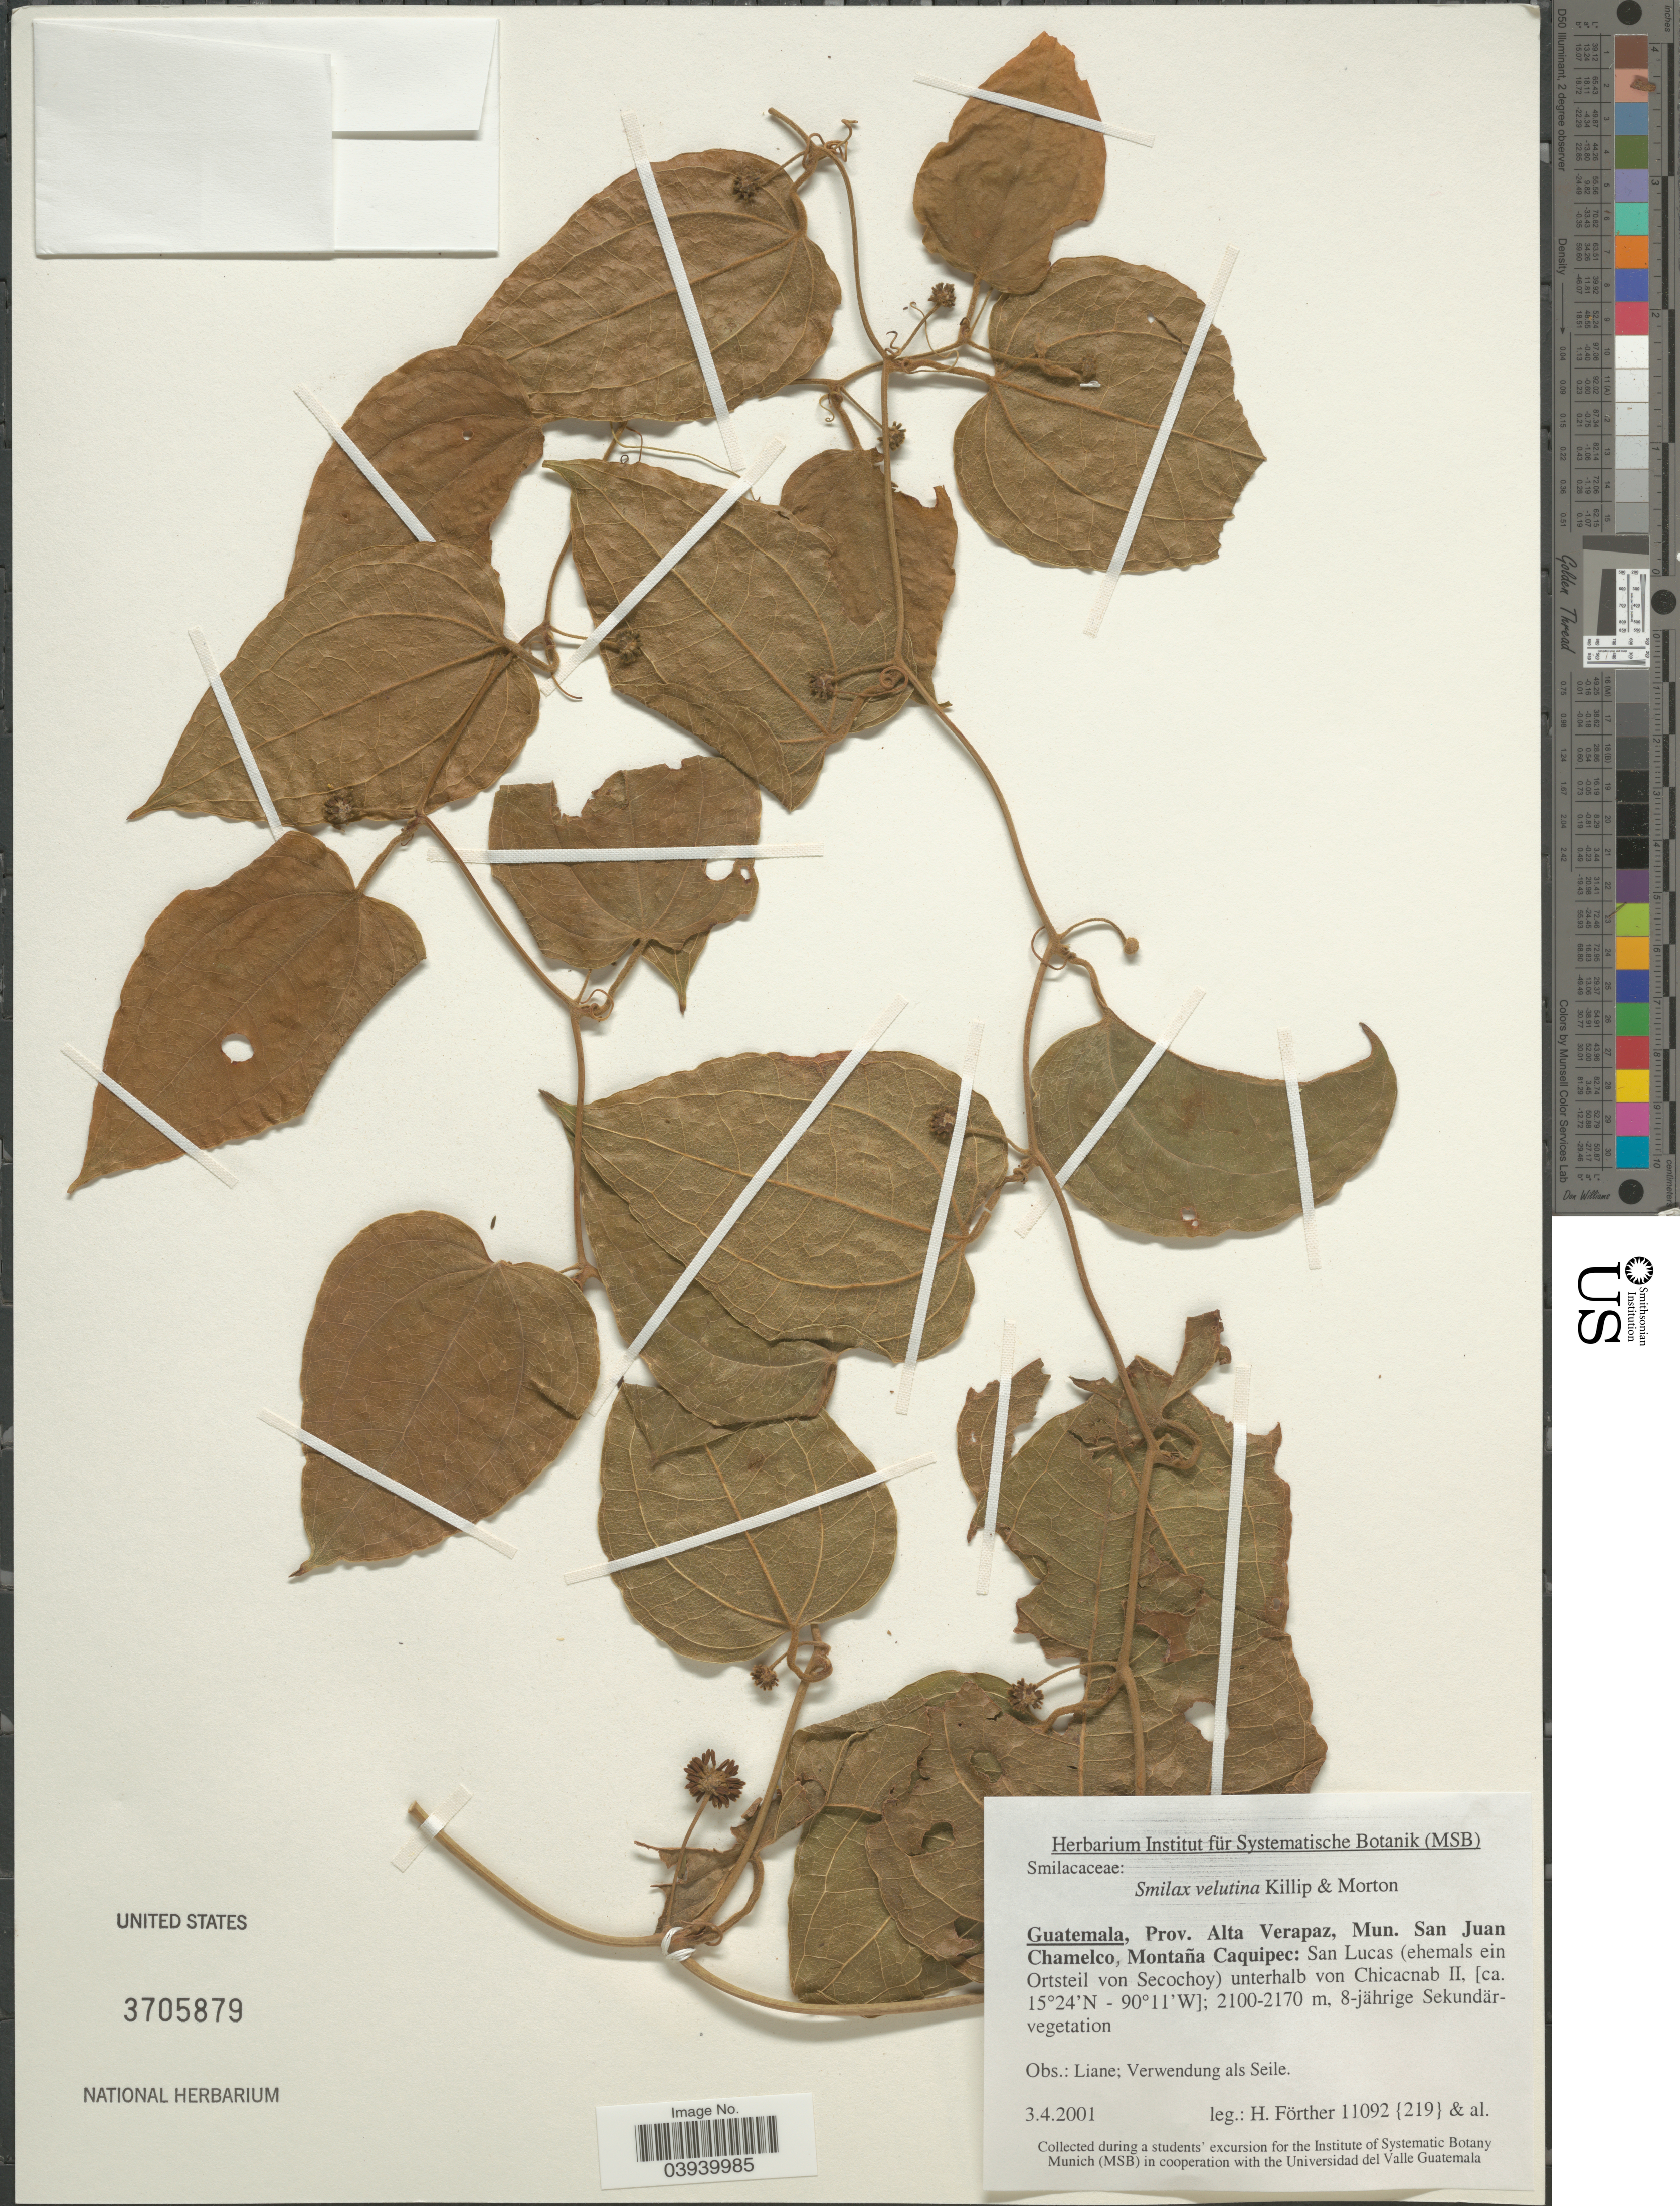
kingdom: Plantae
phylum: Tracheophyta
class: Liliopsida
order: Liliales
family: Smilacaceae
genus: Smilax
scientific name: Smilax velutina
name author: Killip & C.V. Morton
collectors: H. Förther & et al.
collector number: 11092/219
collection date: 2001-04-03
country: Guatemala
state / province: Alta Verapaz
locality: Mun. San Juan Chamelco, Montaña Caquipec: San Lucas (ehemals ein Ortsteil von Secochoy) unterhalb von Chicacnab II.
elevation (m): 2100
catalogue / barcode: US 3705879